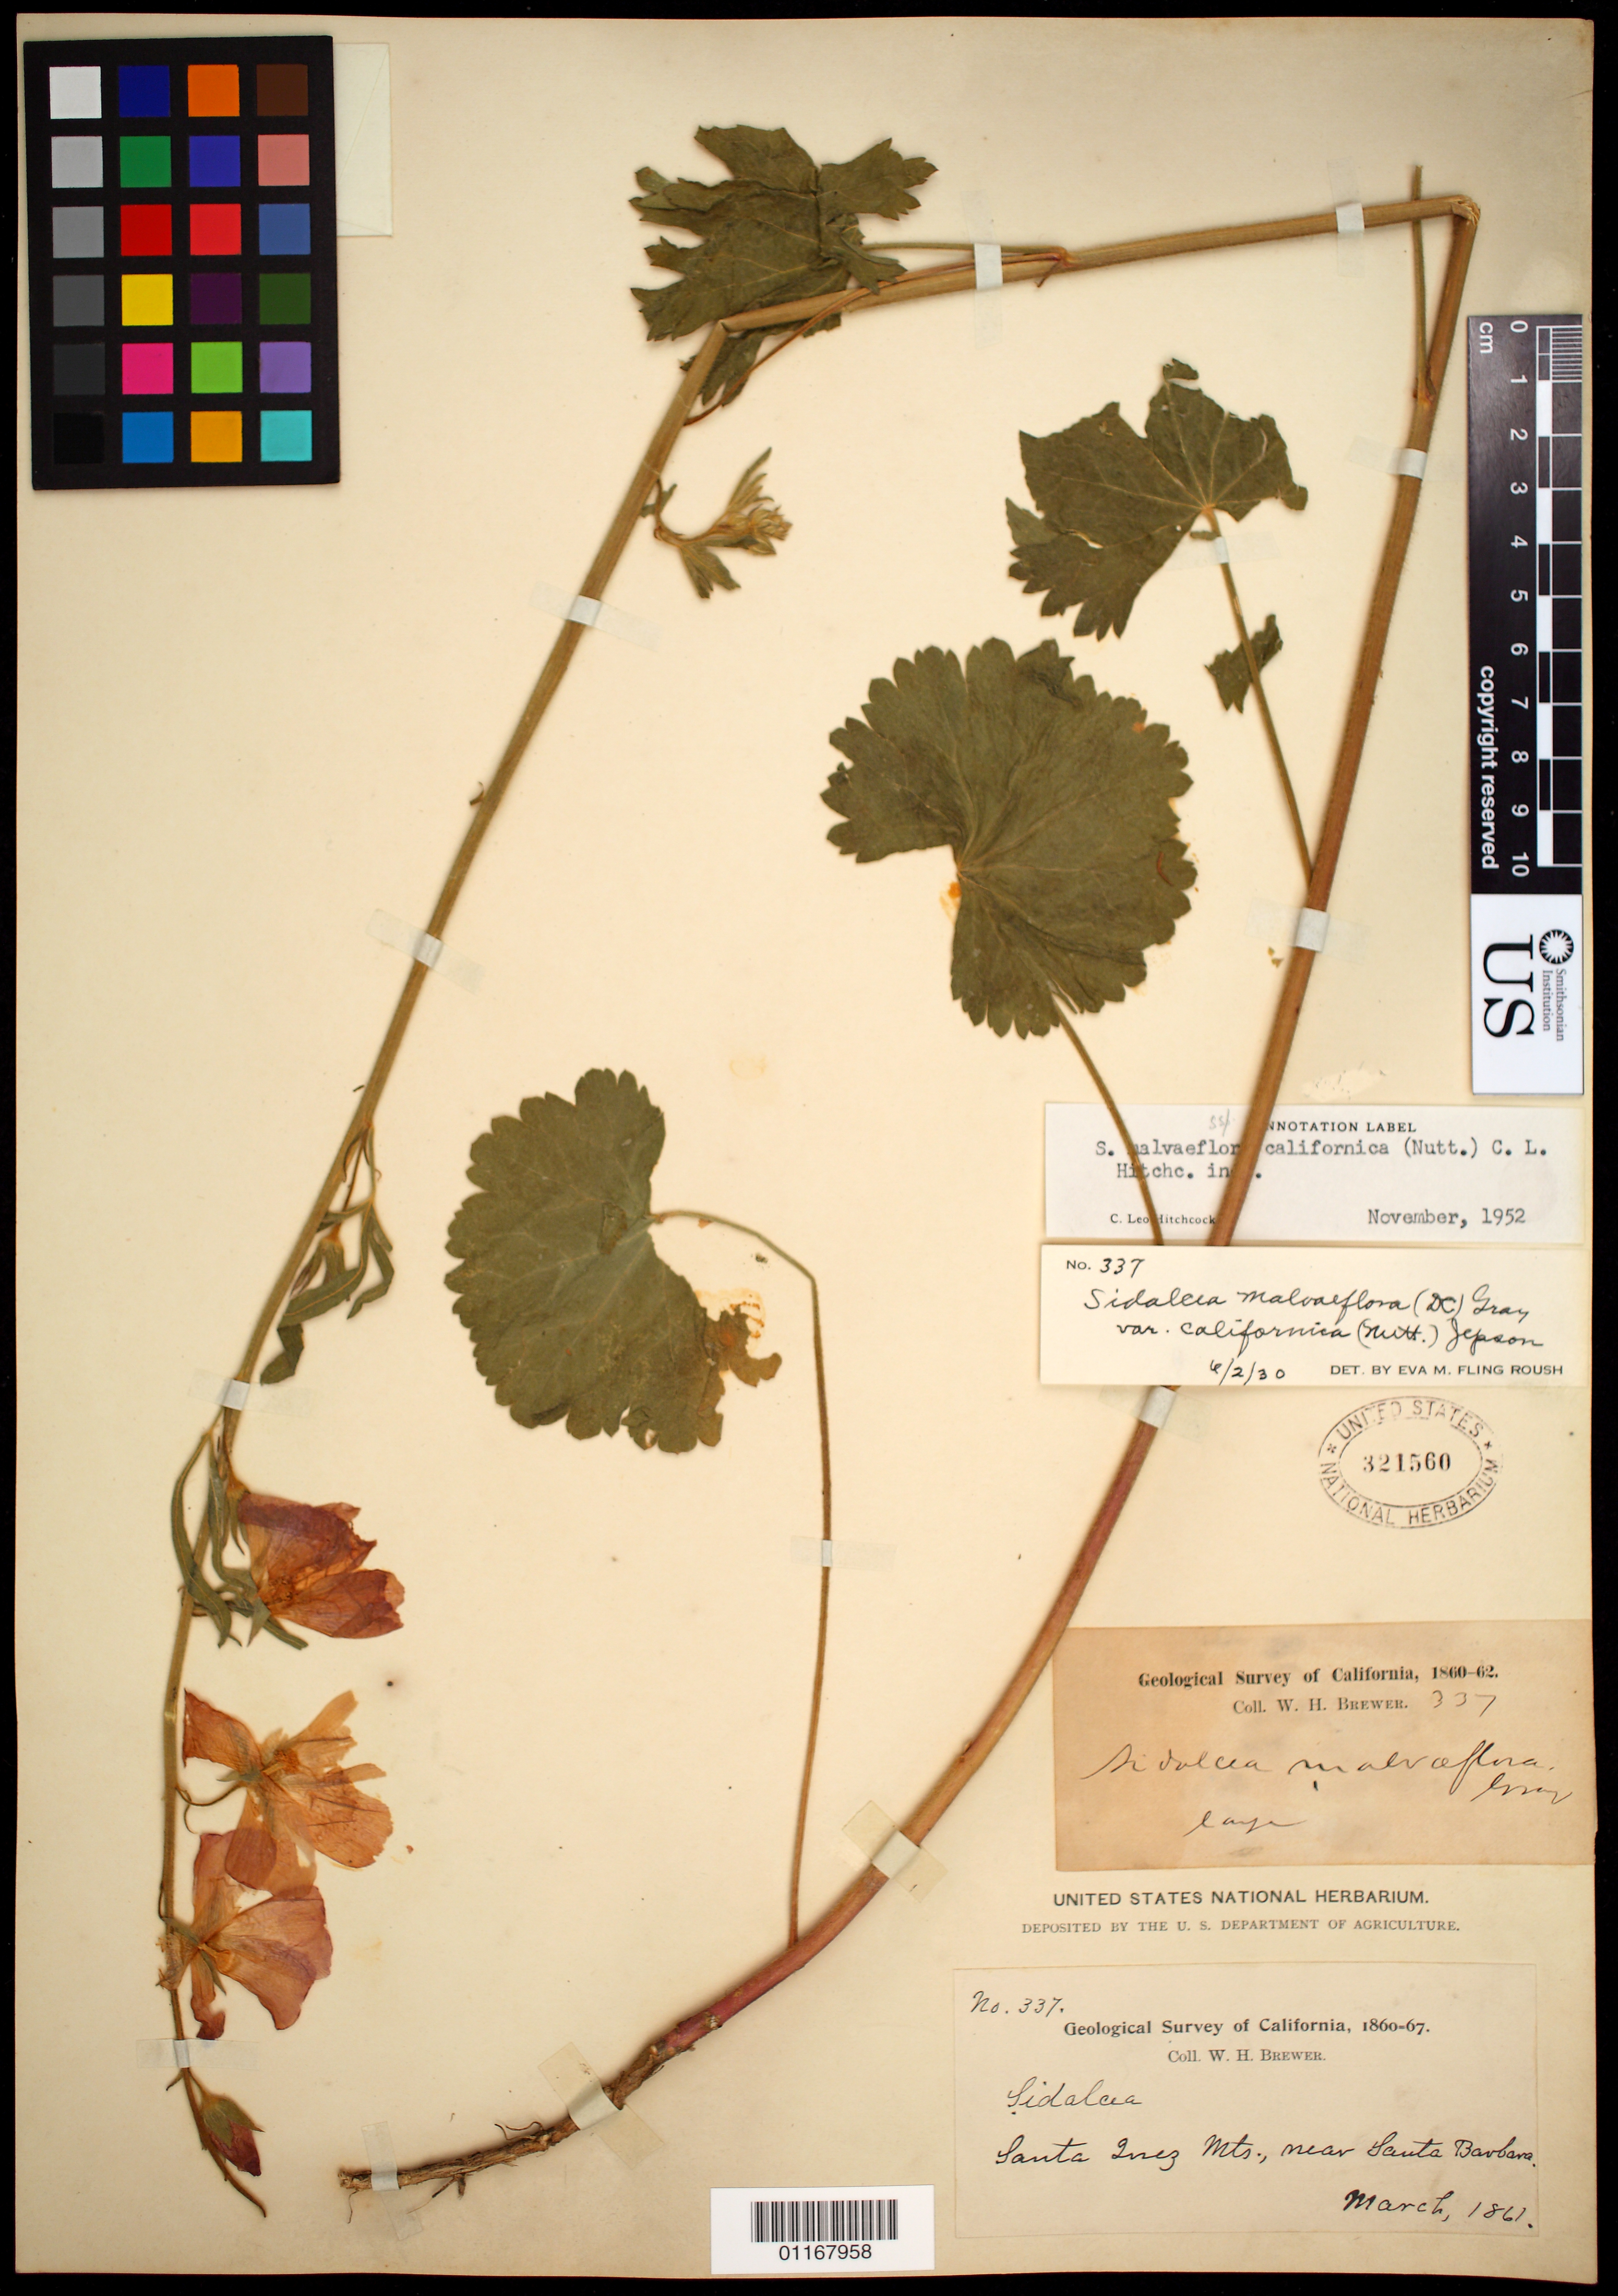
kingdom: Plantae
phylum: Tracheophyta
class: Magnoliopsida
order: Malvales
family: Malvaceae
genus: Sidalcea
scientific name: Sidalcea malviflora subsp. californica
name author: (Nutt. ex Torr. & A. Gray) C.L. Hitchc.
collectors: W. H. Brewer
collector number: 337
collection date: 1861-03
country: United States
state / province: California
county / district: Santa Barbara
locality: Santa Inez Mts., near Santa Barbara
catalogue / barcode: US 321560